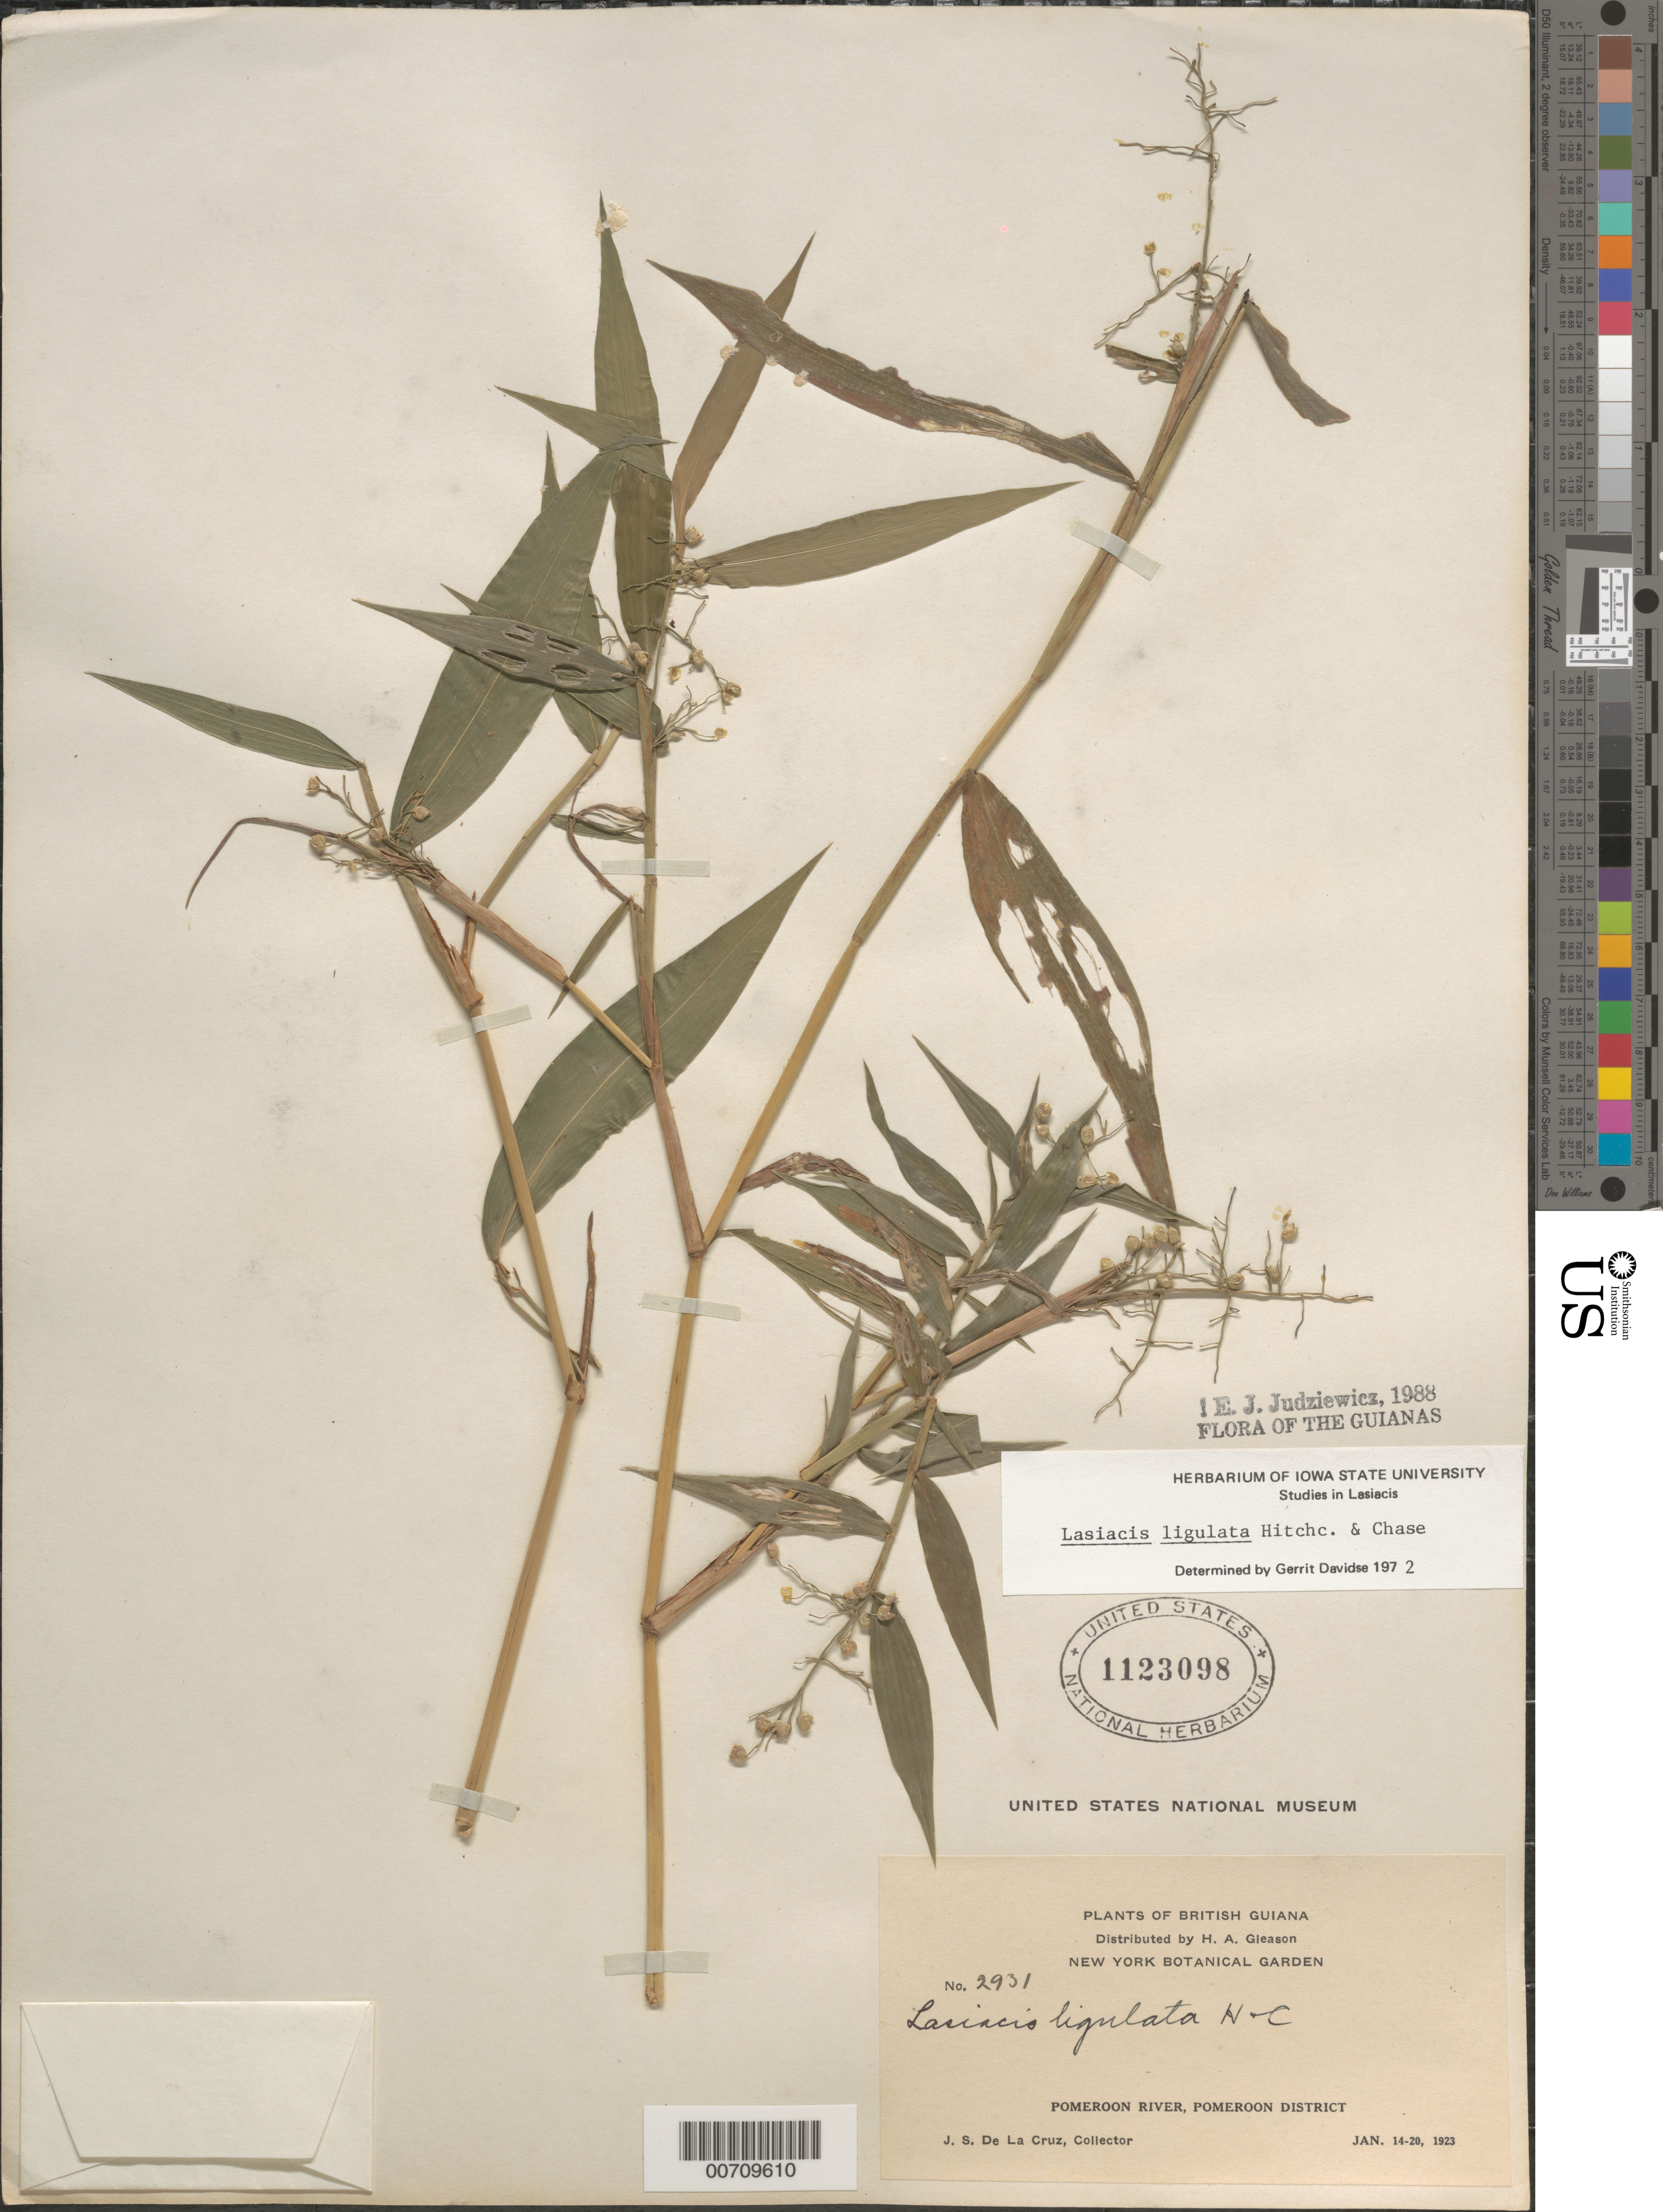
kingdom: Plantae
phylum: Tracheophyta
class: Liliopsida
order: Poales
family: Poaceae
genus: Lasiacis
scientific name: Lasiacis ligulata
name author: Hitchc. & Chase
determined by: Davidse, Gerrit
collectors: J. S. de la Cruz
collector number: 2931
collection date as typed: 14-Jan-23 to 20-Jan-23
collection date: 1923-01-14/1923-01-20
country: Guyana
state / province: Pomeroon-Supenaam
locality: Pomeroon R.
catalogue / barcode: US 1123098